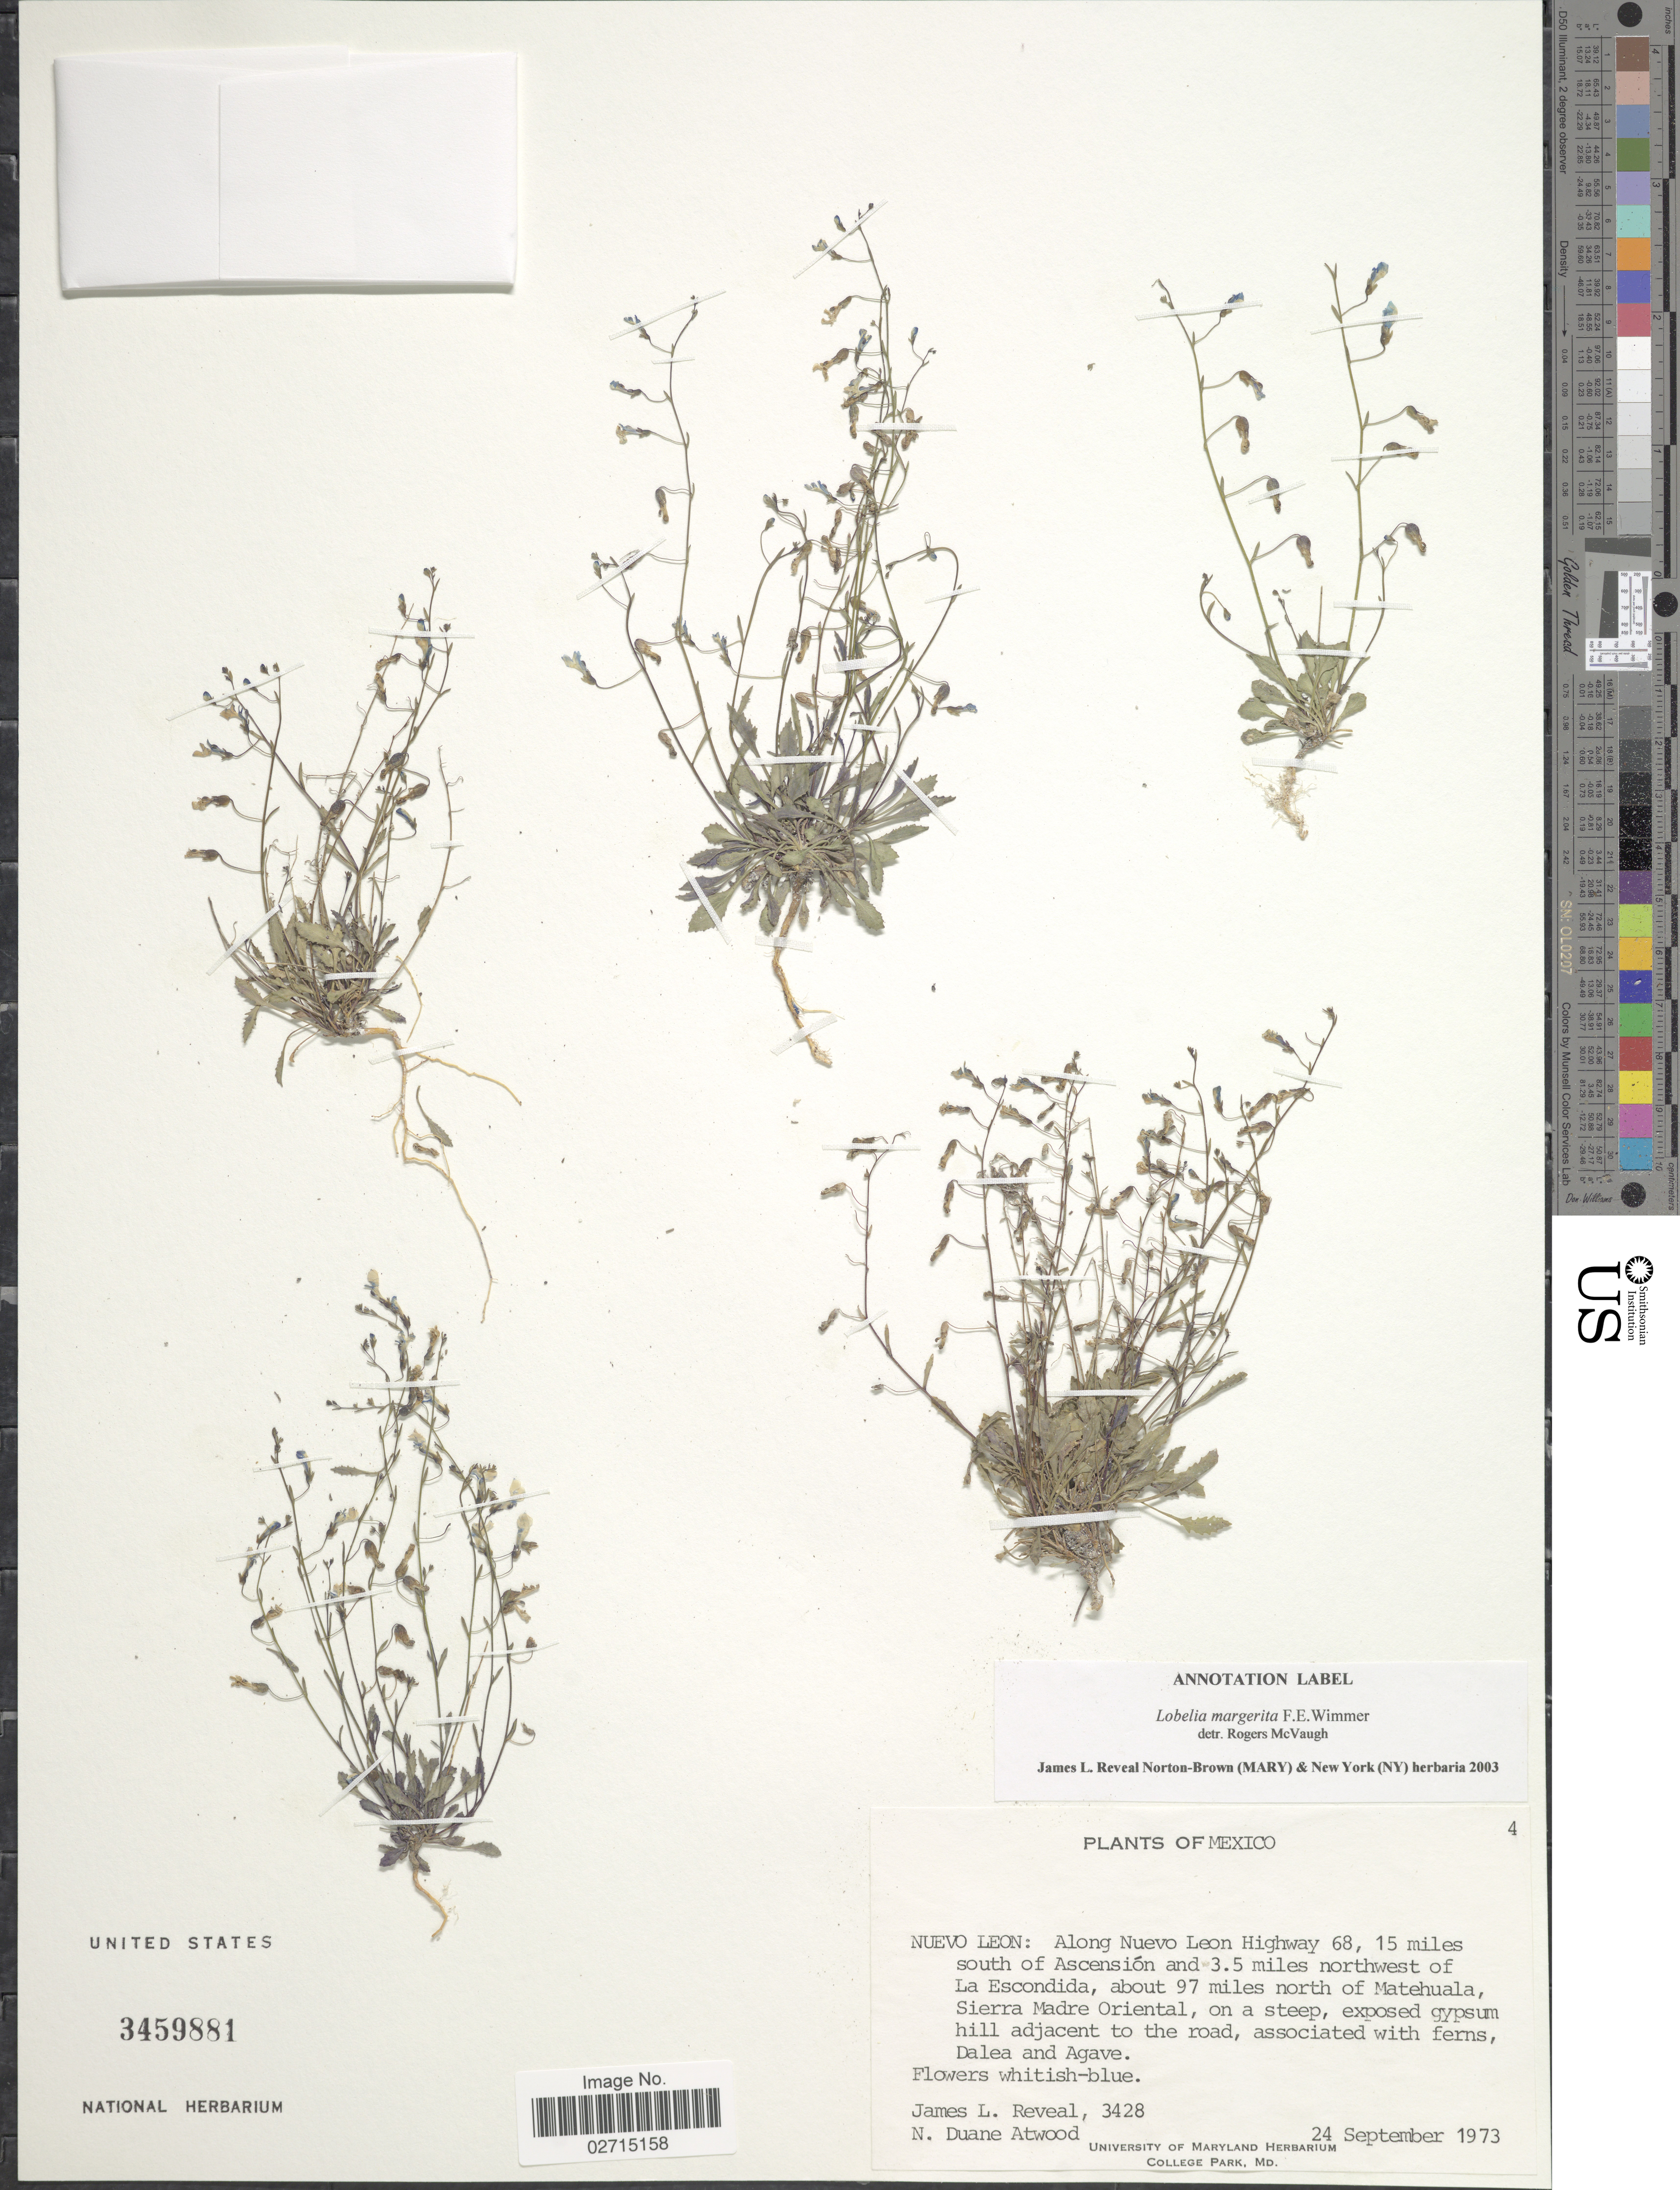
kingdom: Plantae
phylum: Tracheophyta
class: Magnoliopsida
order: Asterales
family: Campanulaceae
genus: Lobelia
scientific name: Lobelia margarita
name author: E. Wimm.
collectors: J. L. Reveal & N. Atwood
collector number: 3428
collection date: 1973-09-24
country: Mexico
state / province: Nuevo León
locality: Along Nuevo Leon Highway 68, 15 miles south of Ascensión and 3.5 miles northwest of La Escondida, about 97 miles north of Matehuala, sierra Madre Oriental, on a steep, exposed gypsum hill adjacent to the road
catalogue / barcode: US 3459881